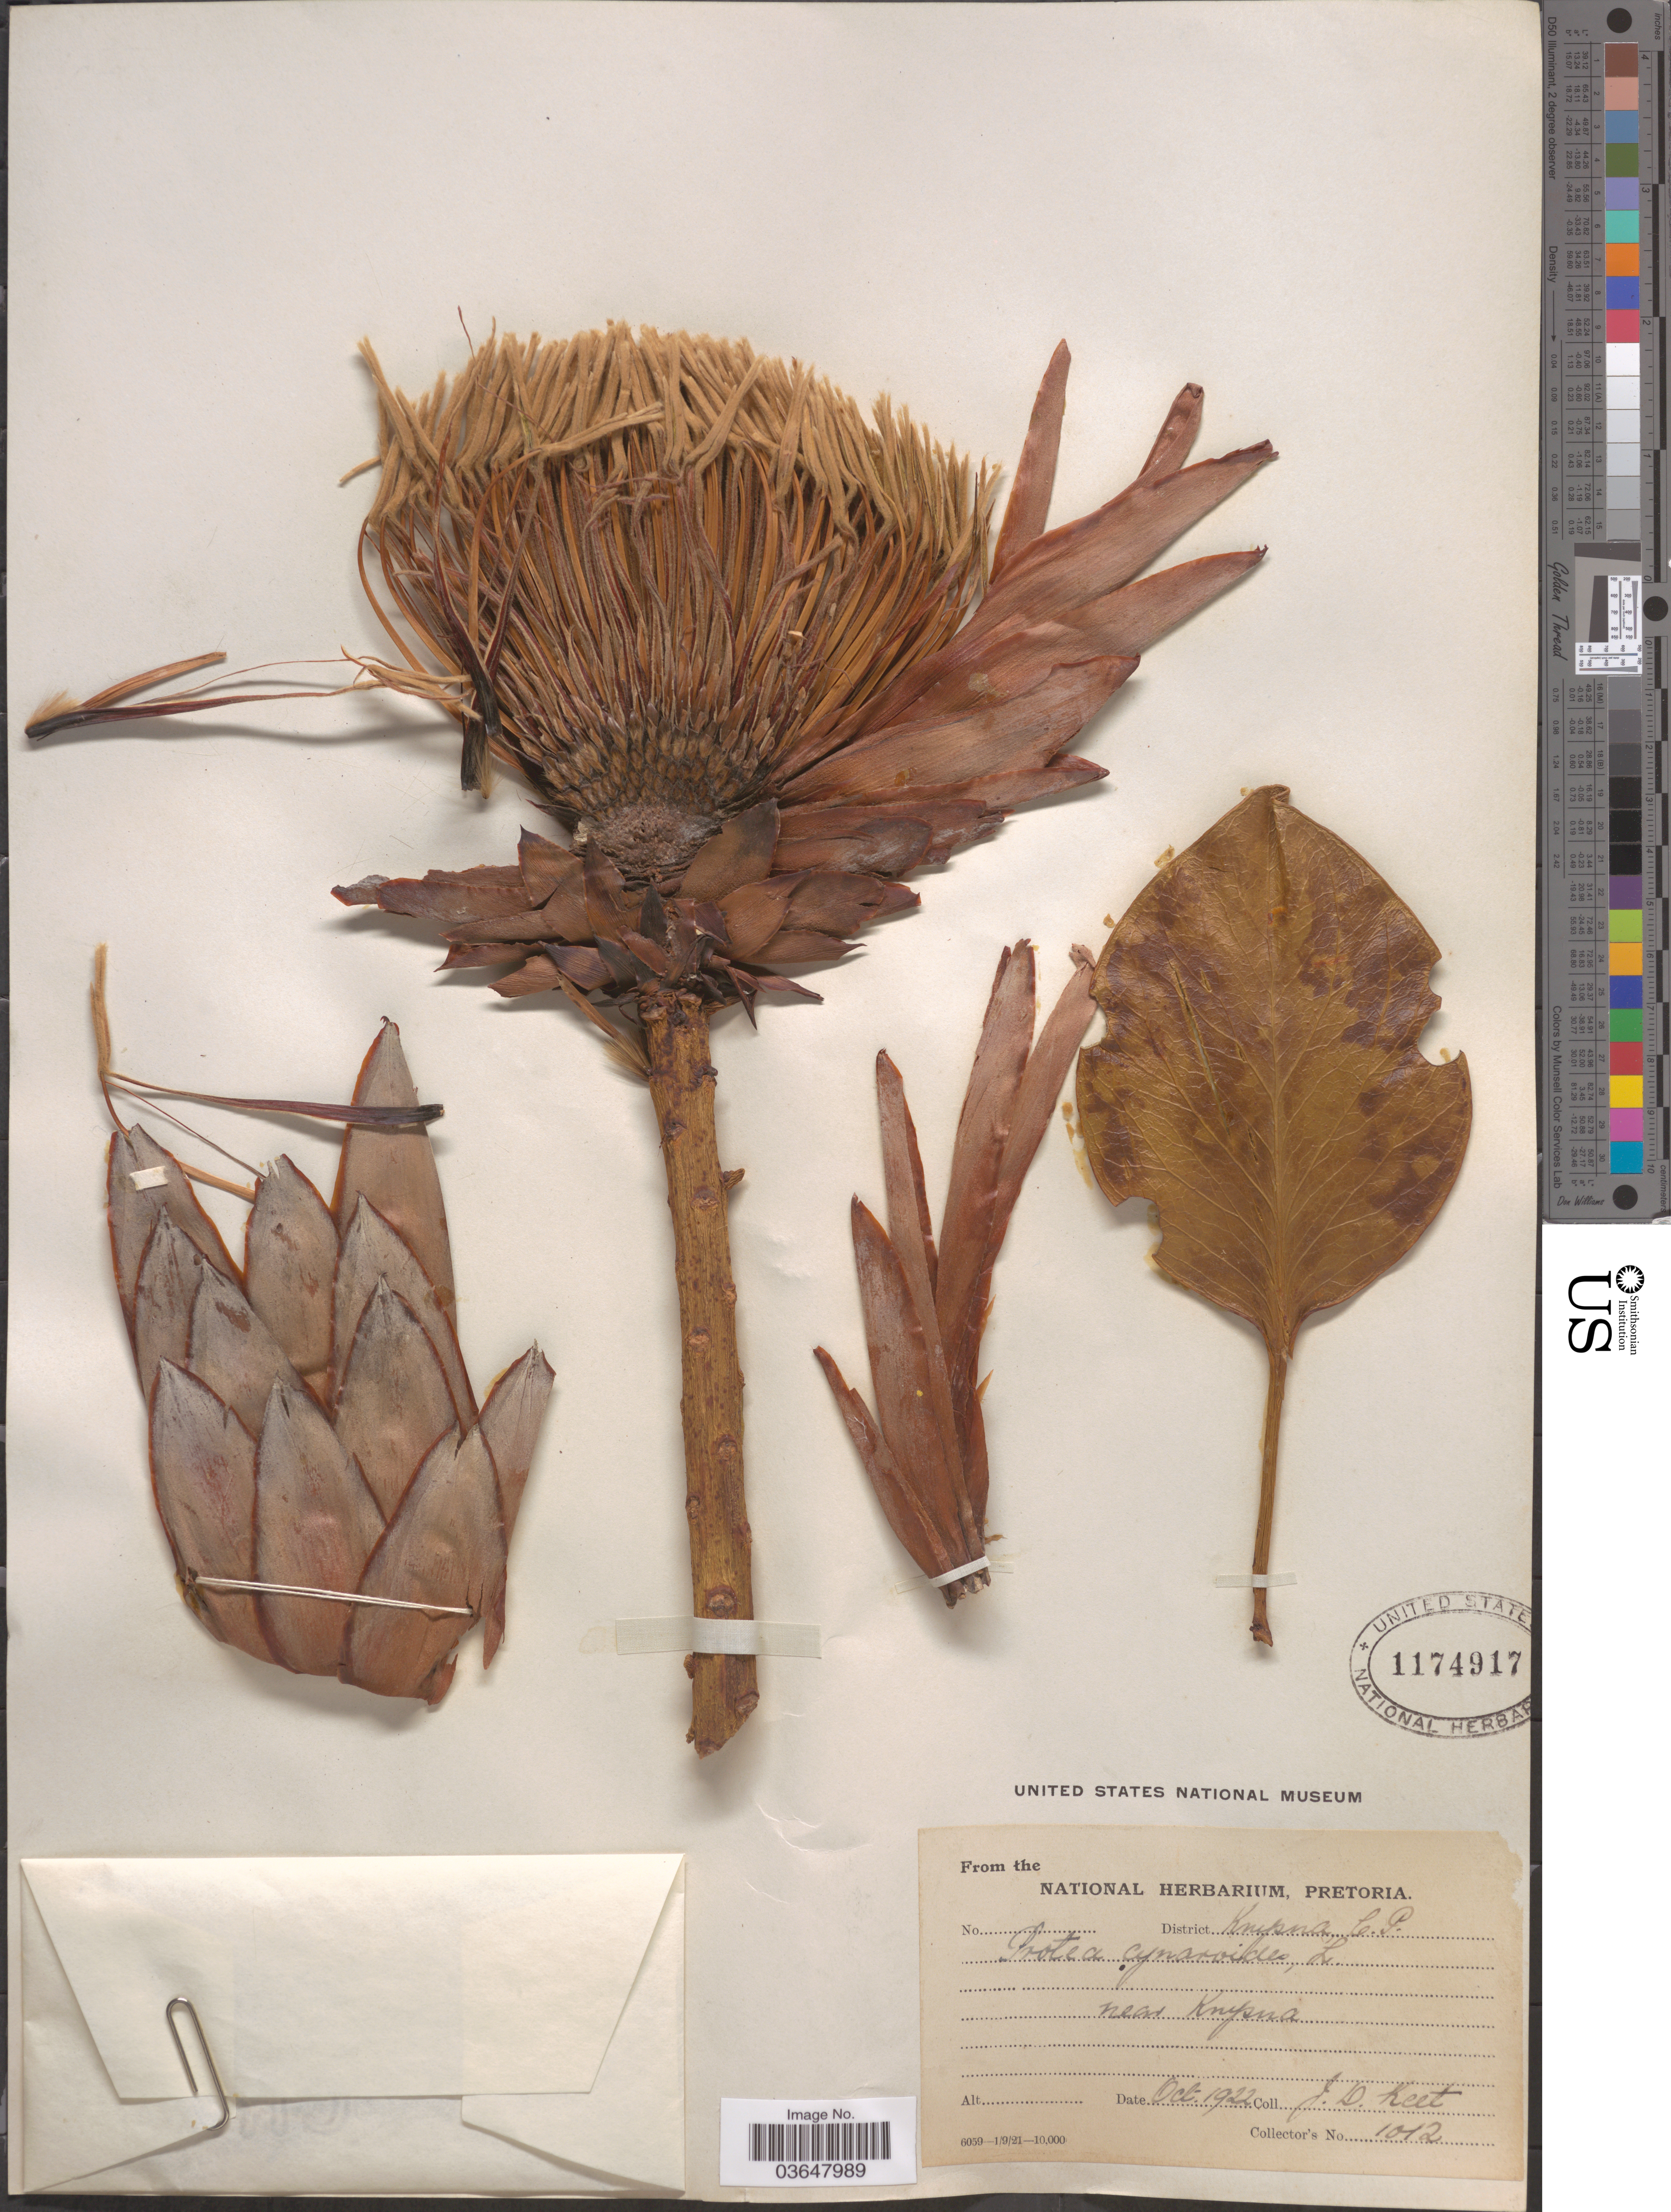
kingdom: Plantae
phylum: Tracheophyta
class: Magnoliopsida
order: Proteales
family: Proteaceae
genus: Protea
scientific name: Protea cynaroides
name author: L.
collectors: J. Keet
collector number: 1012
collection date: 1922-10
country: South Africa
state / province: Western Cape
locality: District Knysna, C.P. near Knysna.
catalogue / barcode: US 1174917